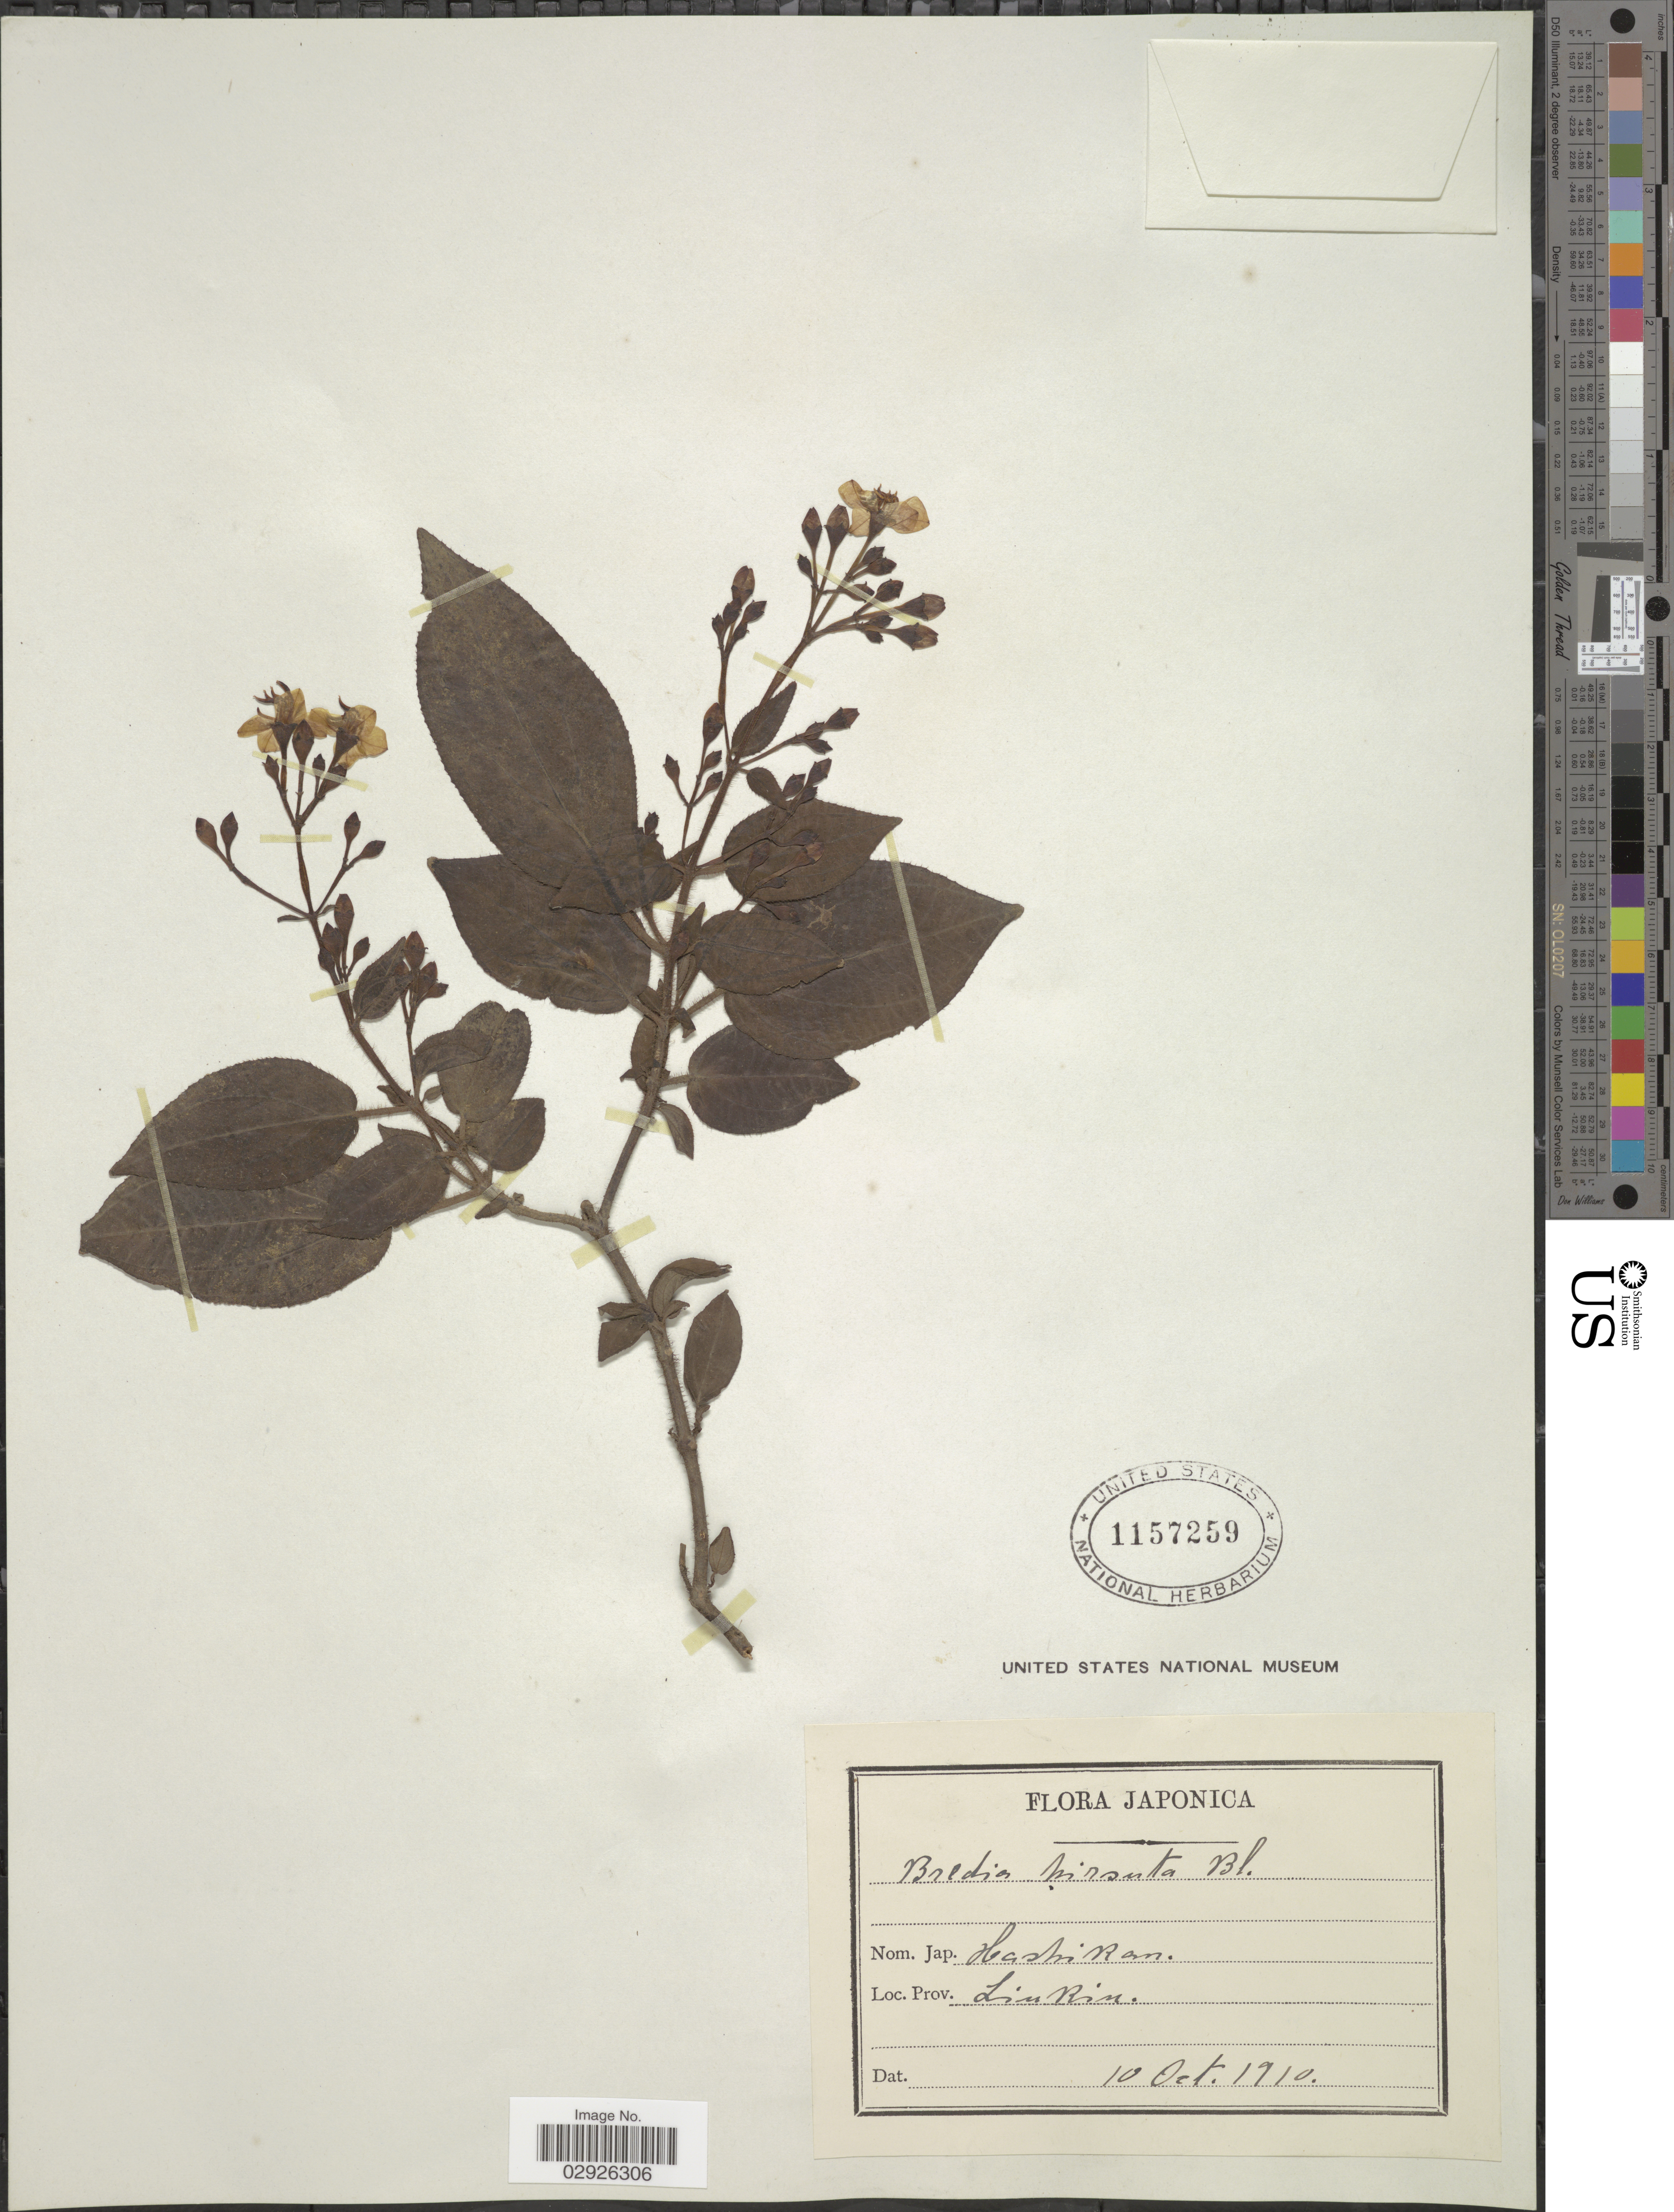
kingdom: Plantae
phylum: Tracheophyta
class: Magnoliopsida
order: Myrtales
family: Melastomataceae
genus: Bredia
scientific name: Bredia hirsuta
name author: Blume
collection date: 1910-10-10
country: Japan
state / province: Okinawa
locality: Liu Kiu.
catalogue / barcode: US 1157259